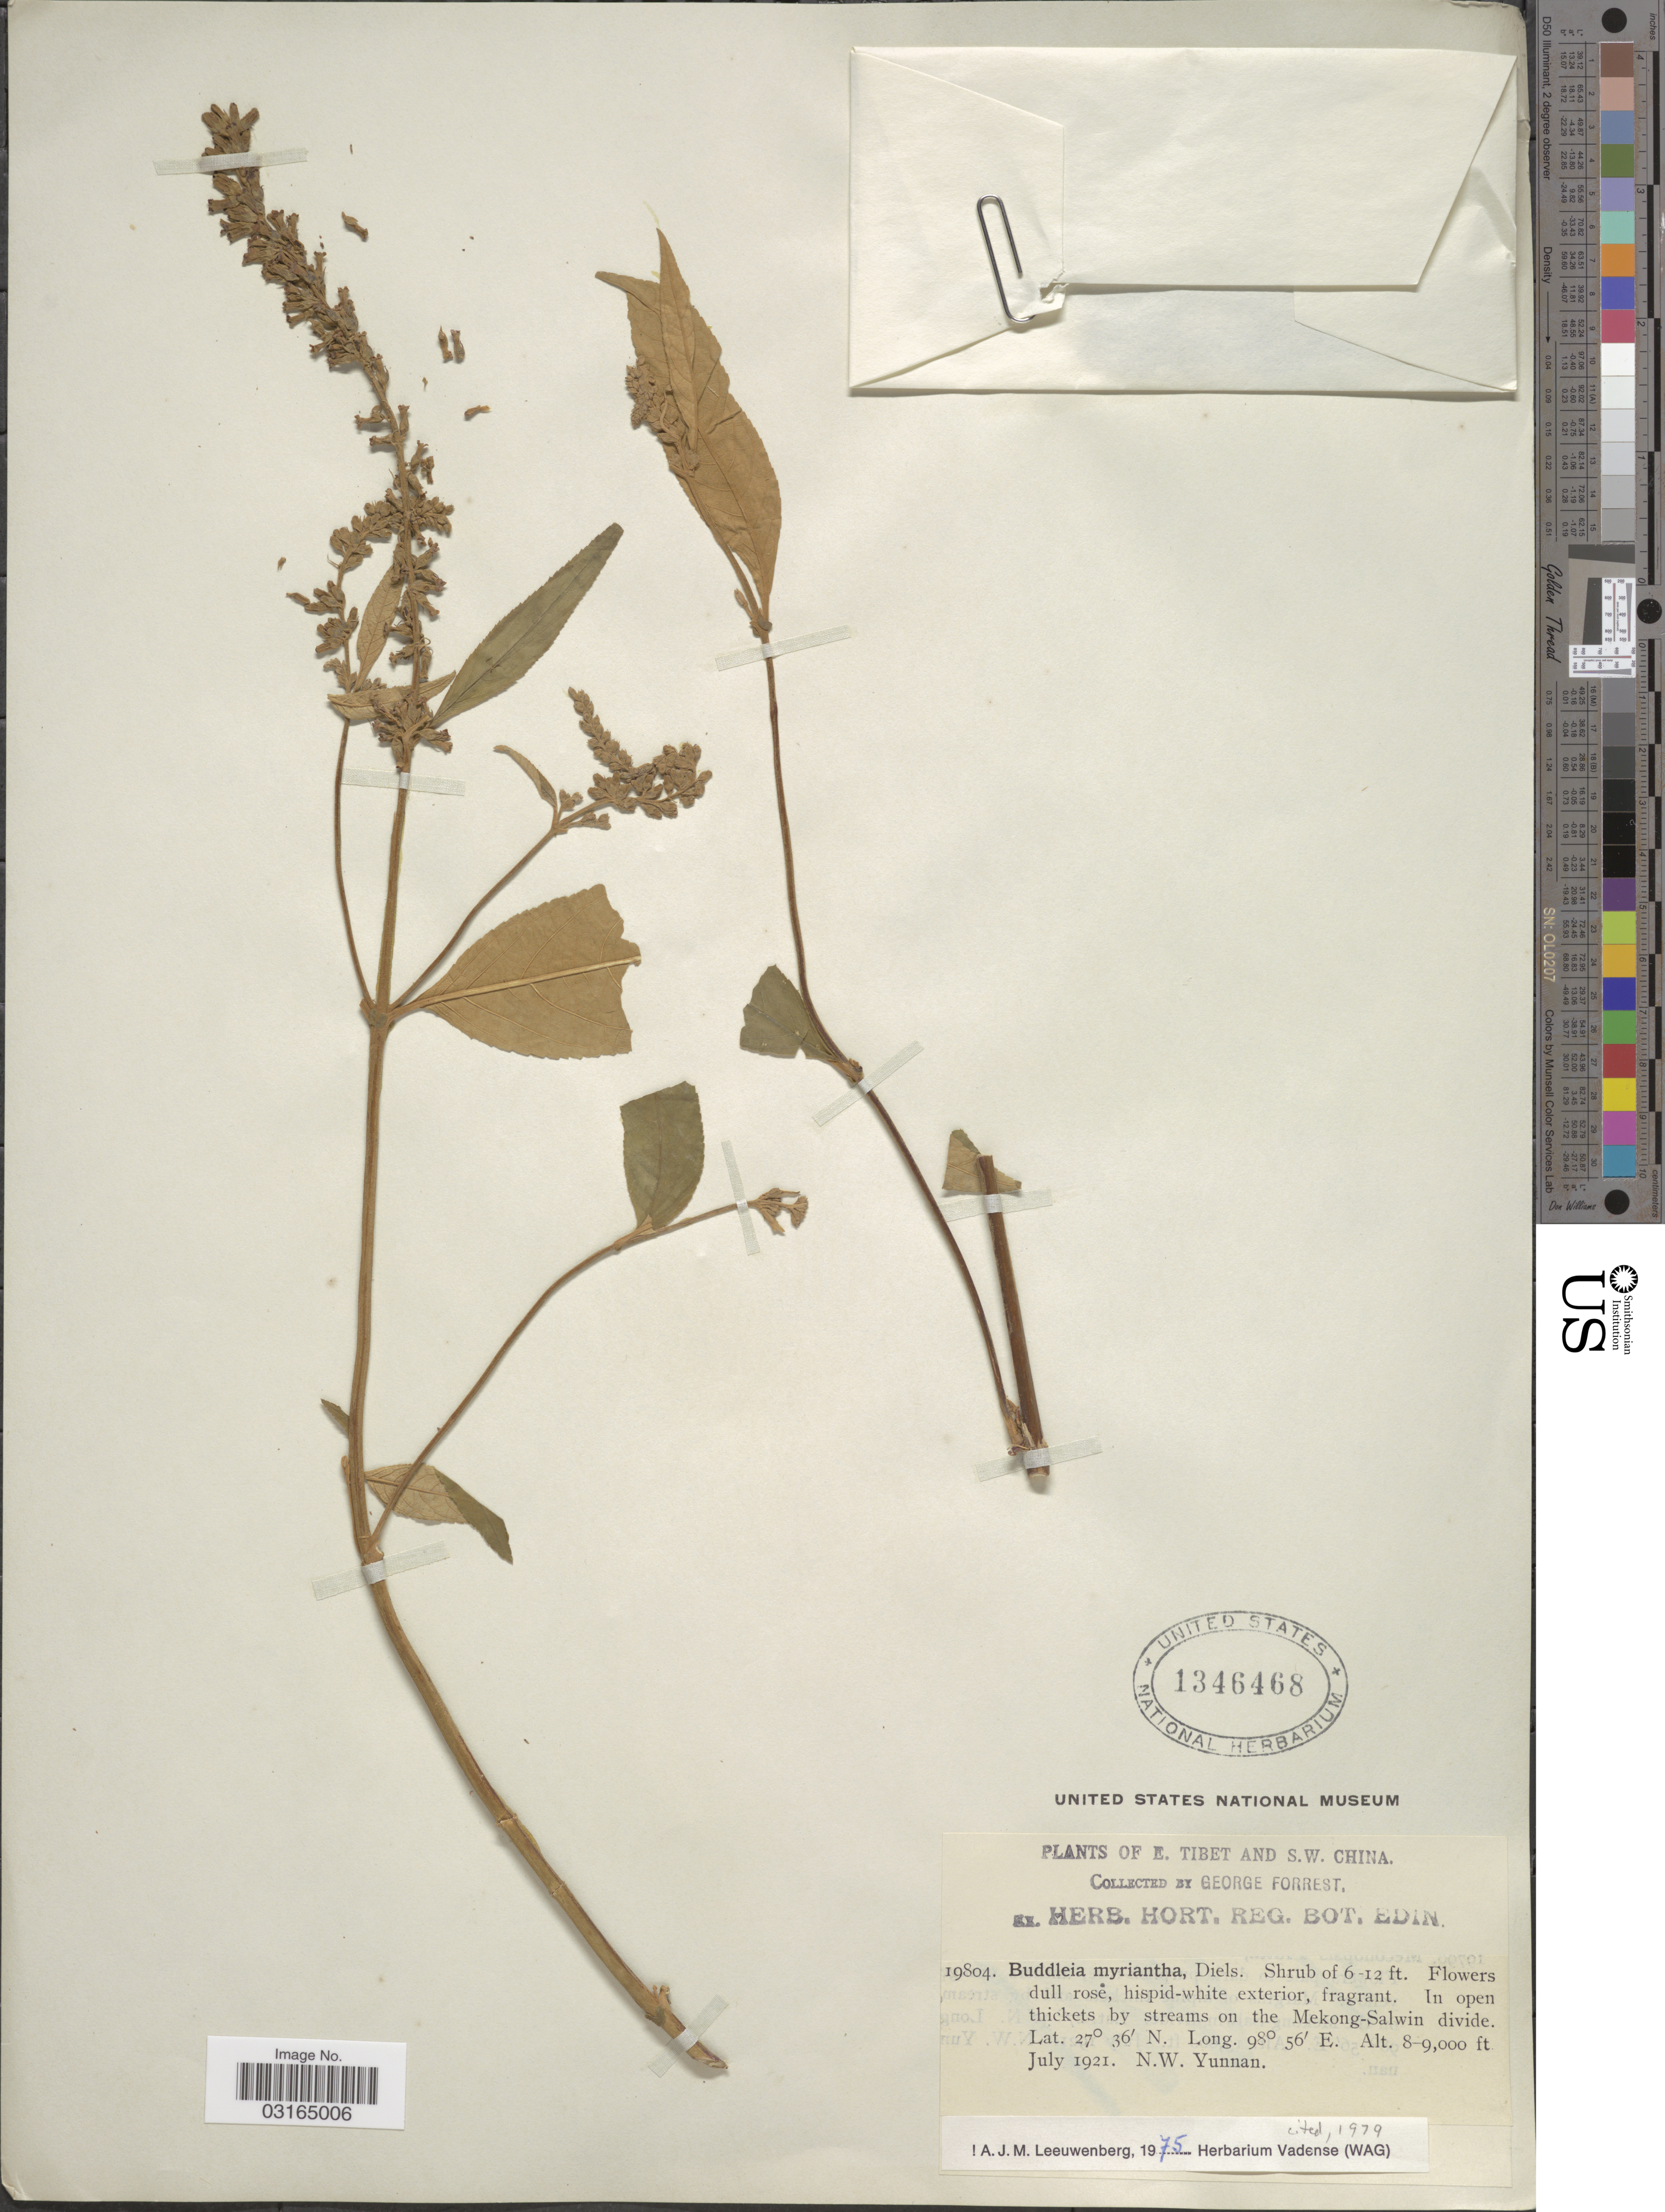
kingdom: Plantae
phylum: Tracheophyta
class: Magnoliopsida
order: Lamiales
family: Scrophulariaceae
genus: Buddleja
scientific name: Buddleja myriantha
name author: Kraenzl.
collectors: G. Forrest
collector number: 19804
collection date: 1921-07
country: China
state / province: Yunnan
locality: E. Tibet and S.W. China. On the Mekong-Salwin divide. N.W. Yunnan.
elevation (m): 2438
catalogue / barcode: US 1346468